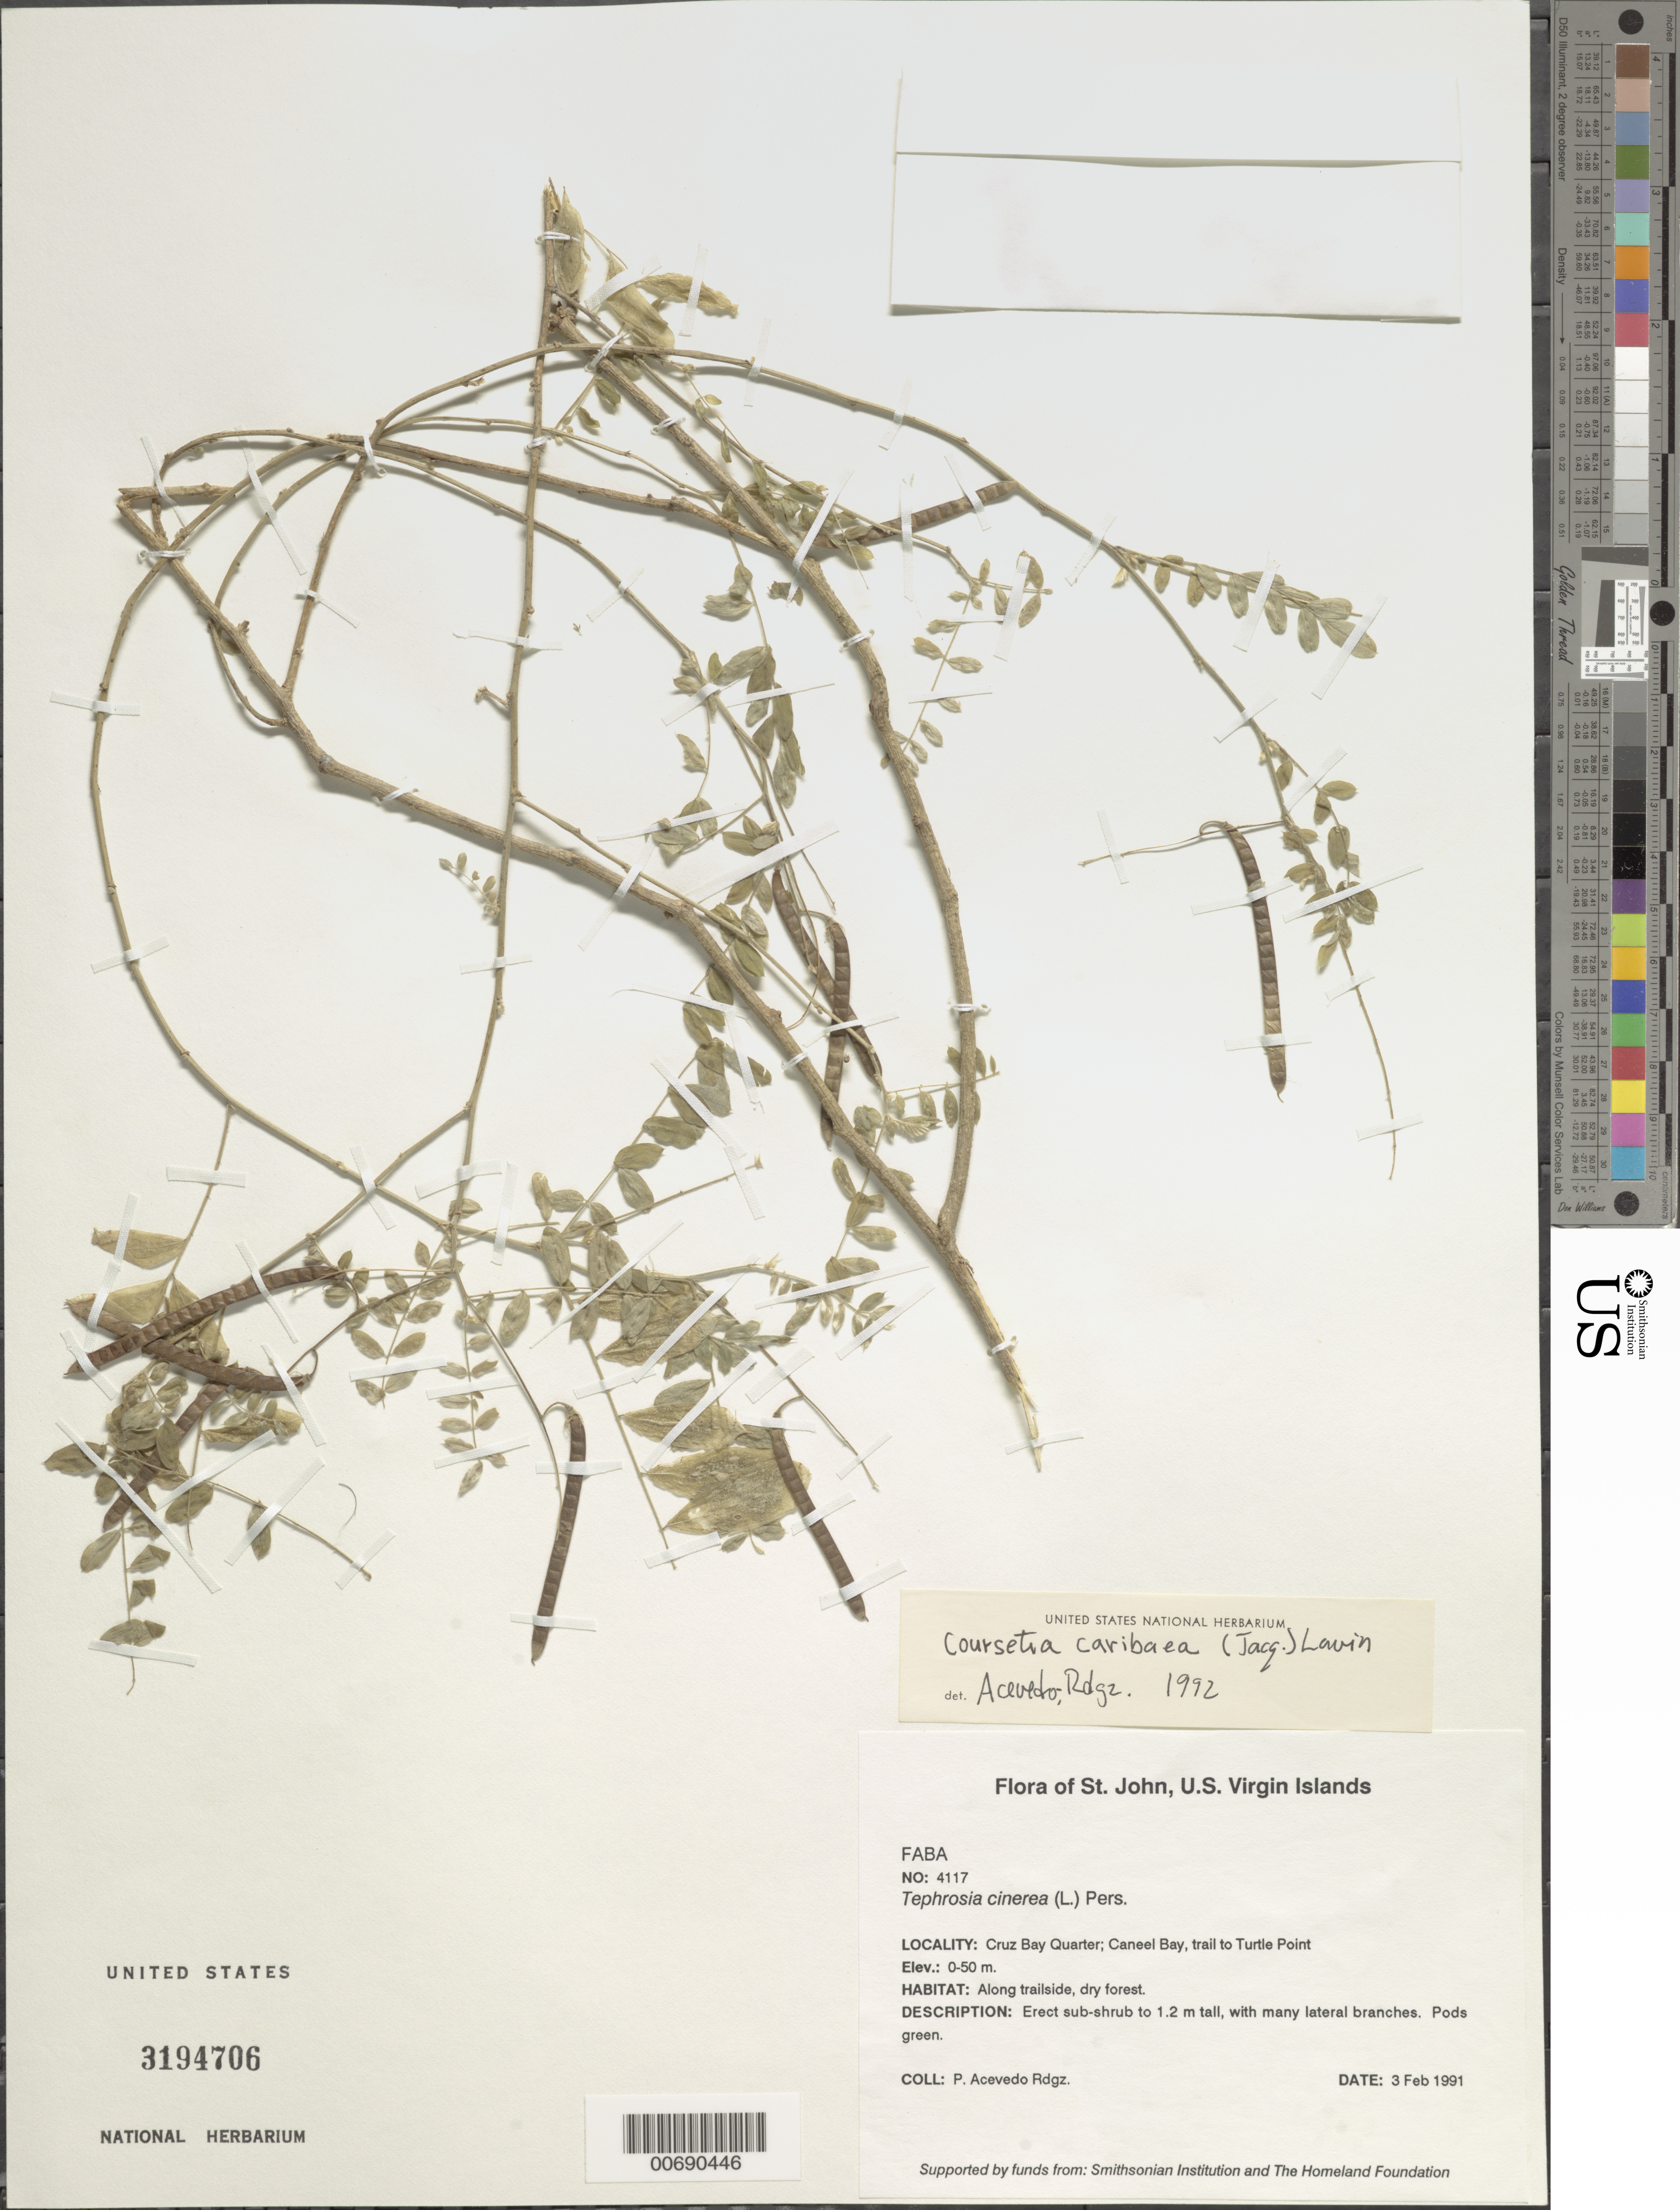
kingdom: Plantae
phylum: Tracheophyta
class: Magnoliopsida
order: Fabales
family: Fabaceae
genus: Coursetia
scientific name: Coursetia caribaea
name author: (Jacq.) Lavin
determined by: Acevedo-Rodríguez, P., (BOT), Smithsonian Institution - National Museum of Natural History (UNITED STATES)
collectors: P. Acevedo-Rodr.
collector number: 4117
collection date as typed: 03 Feb 1991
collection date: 1991-02-03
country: U.S. Virgin Islands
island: St. John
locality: Cruz Bay Quarter; Caneel Bay, trail to Turtle Point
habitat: Along trailside, dry forest.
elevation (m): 0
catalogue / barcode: US 3194706